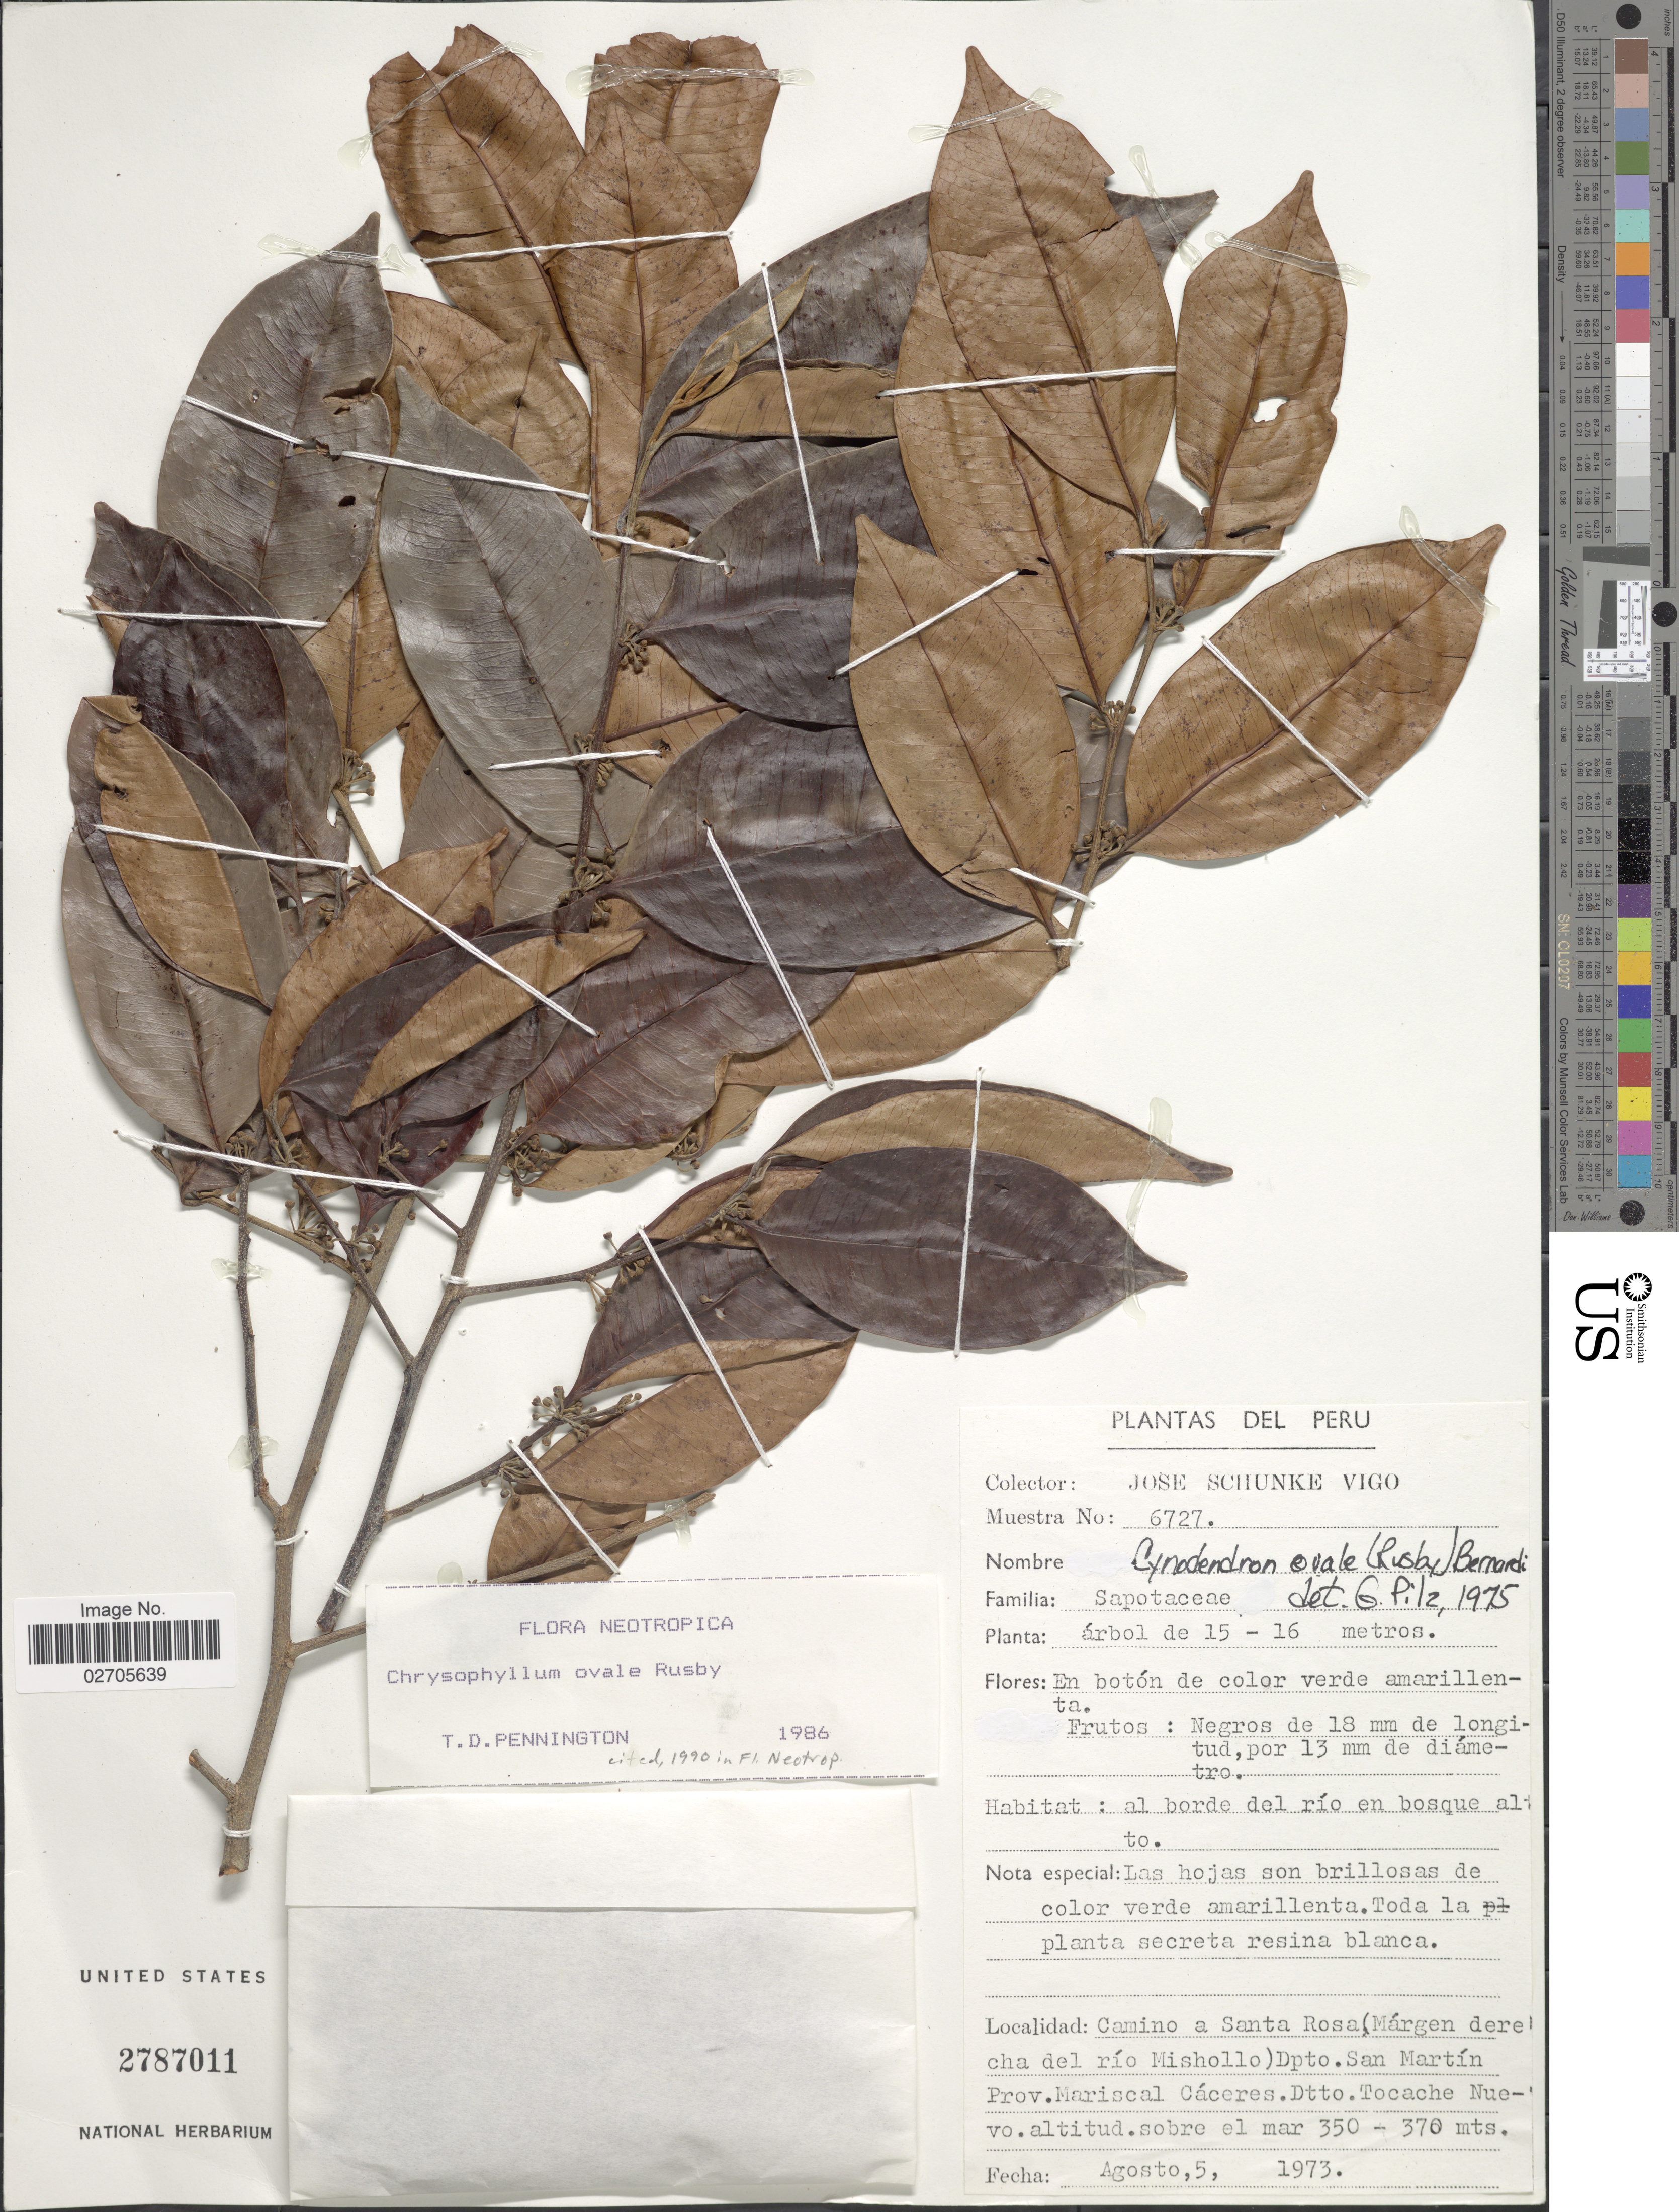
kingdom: Plantae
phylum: Tracheophyta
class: Magnoliopsida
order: Ericales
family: Sapotaceae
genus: Chrysophyllum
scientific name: Chrysophyllum ovale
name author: Rusby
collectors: J. Schunke Vigo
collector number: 6727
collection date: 1973-08-05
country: Peru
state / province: San Martín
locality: Camino a Santa Rosa (Márgen derecha del río Mishollo) Dpto San Martín Prov. Mariscal Cáceres. Dtto Tocache Nuevo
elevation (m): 350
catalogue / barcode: US 2787011